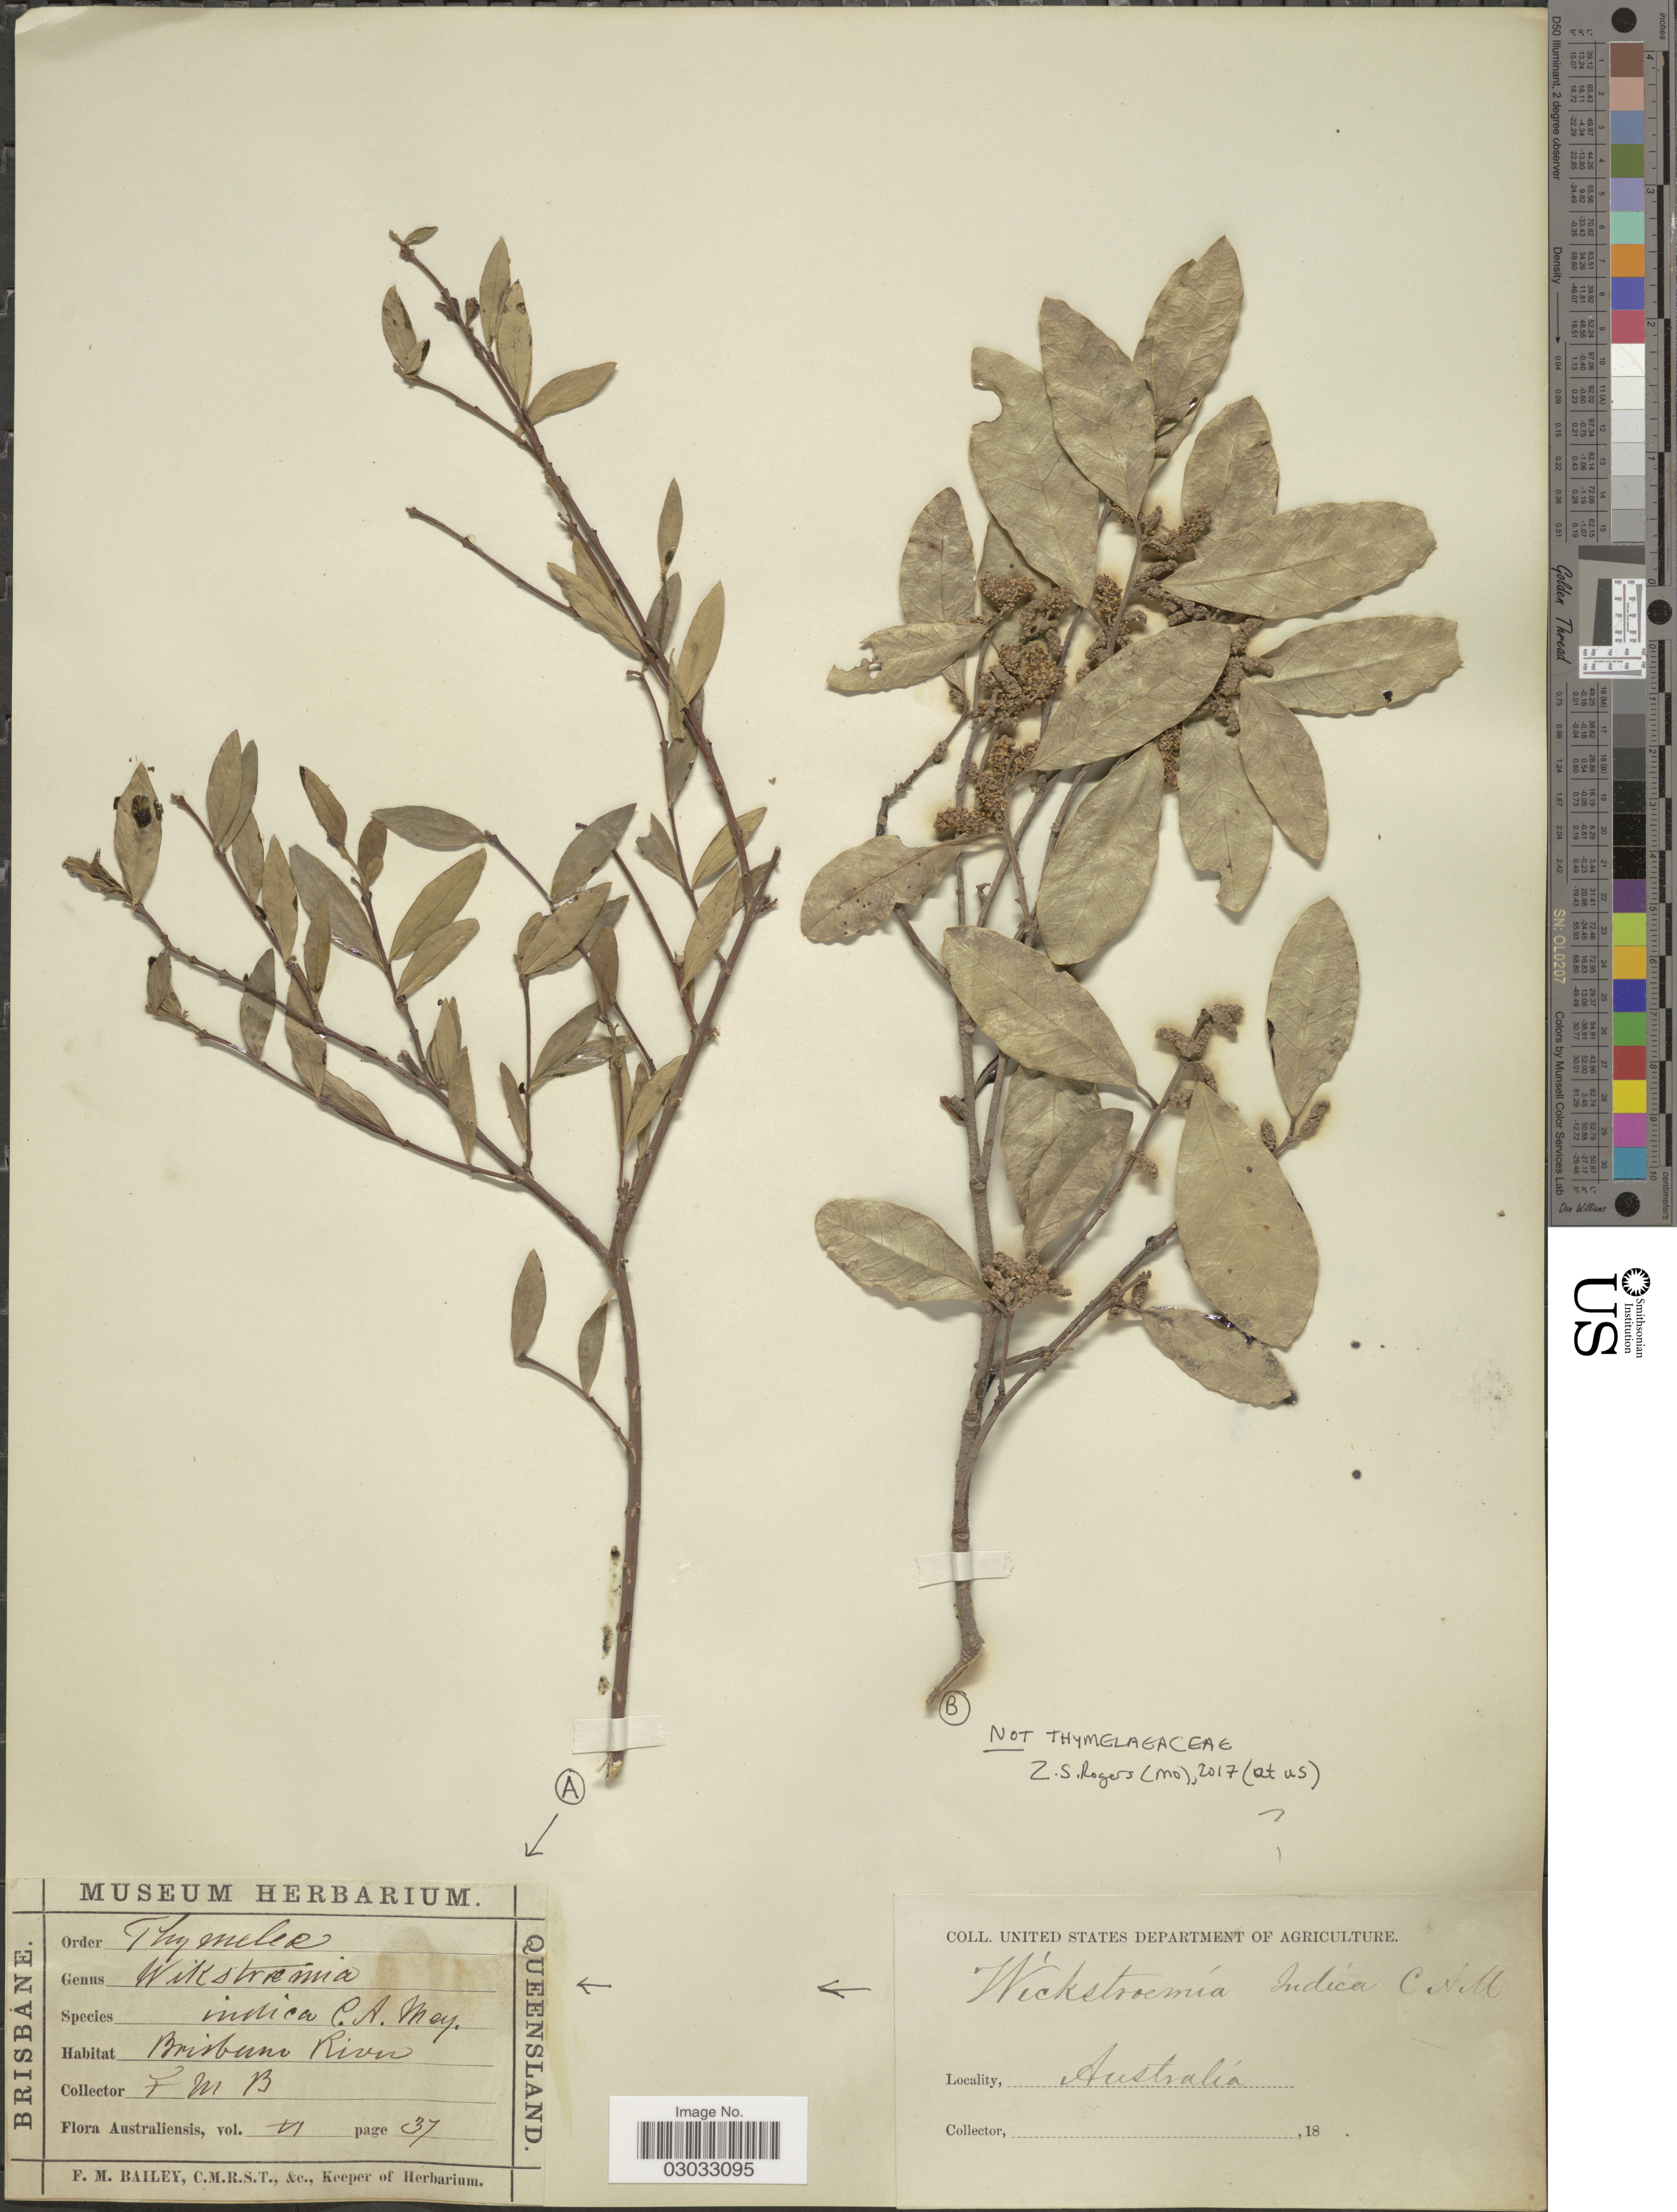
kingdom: Plantae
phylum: Tracheophyta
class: Magnoliopsida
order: Malvales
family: Thymelaeaceae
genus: Wikstroemia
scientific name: Wikstroemia indica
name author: (L.) C.A. Mey.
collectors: F. M. Bailey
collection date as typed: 18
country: Australia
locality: Brisbane River.